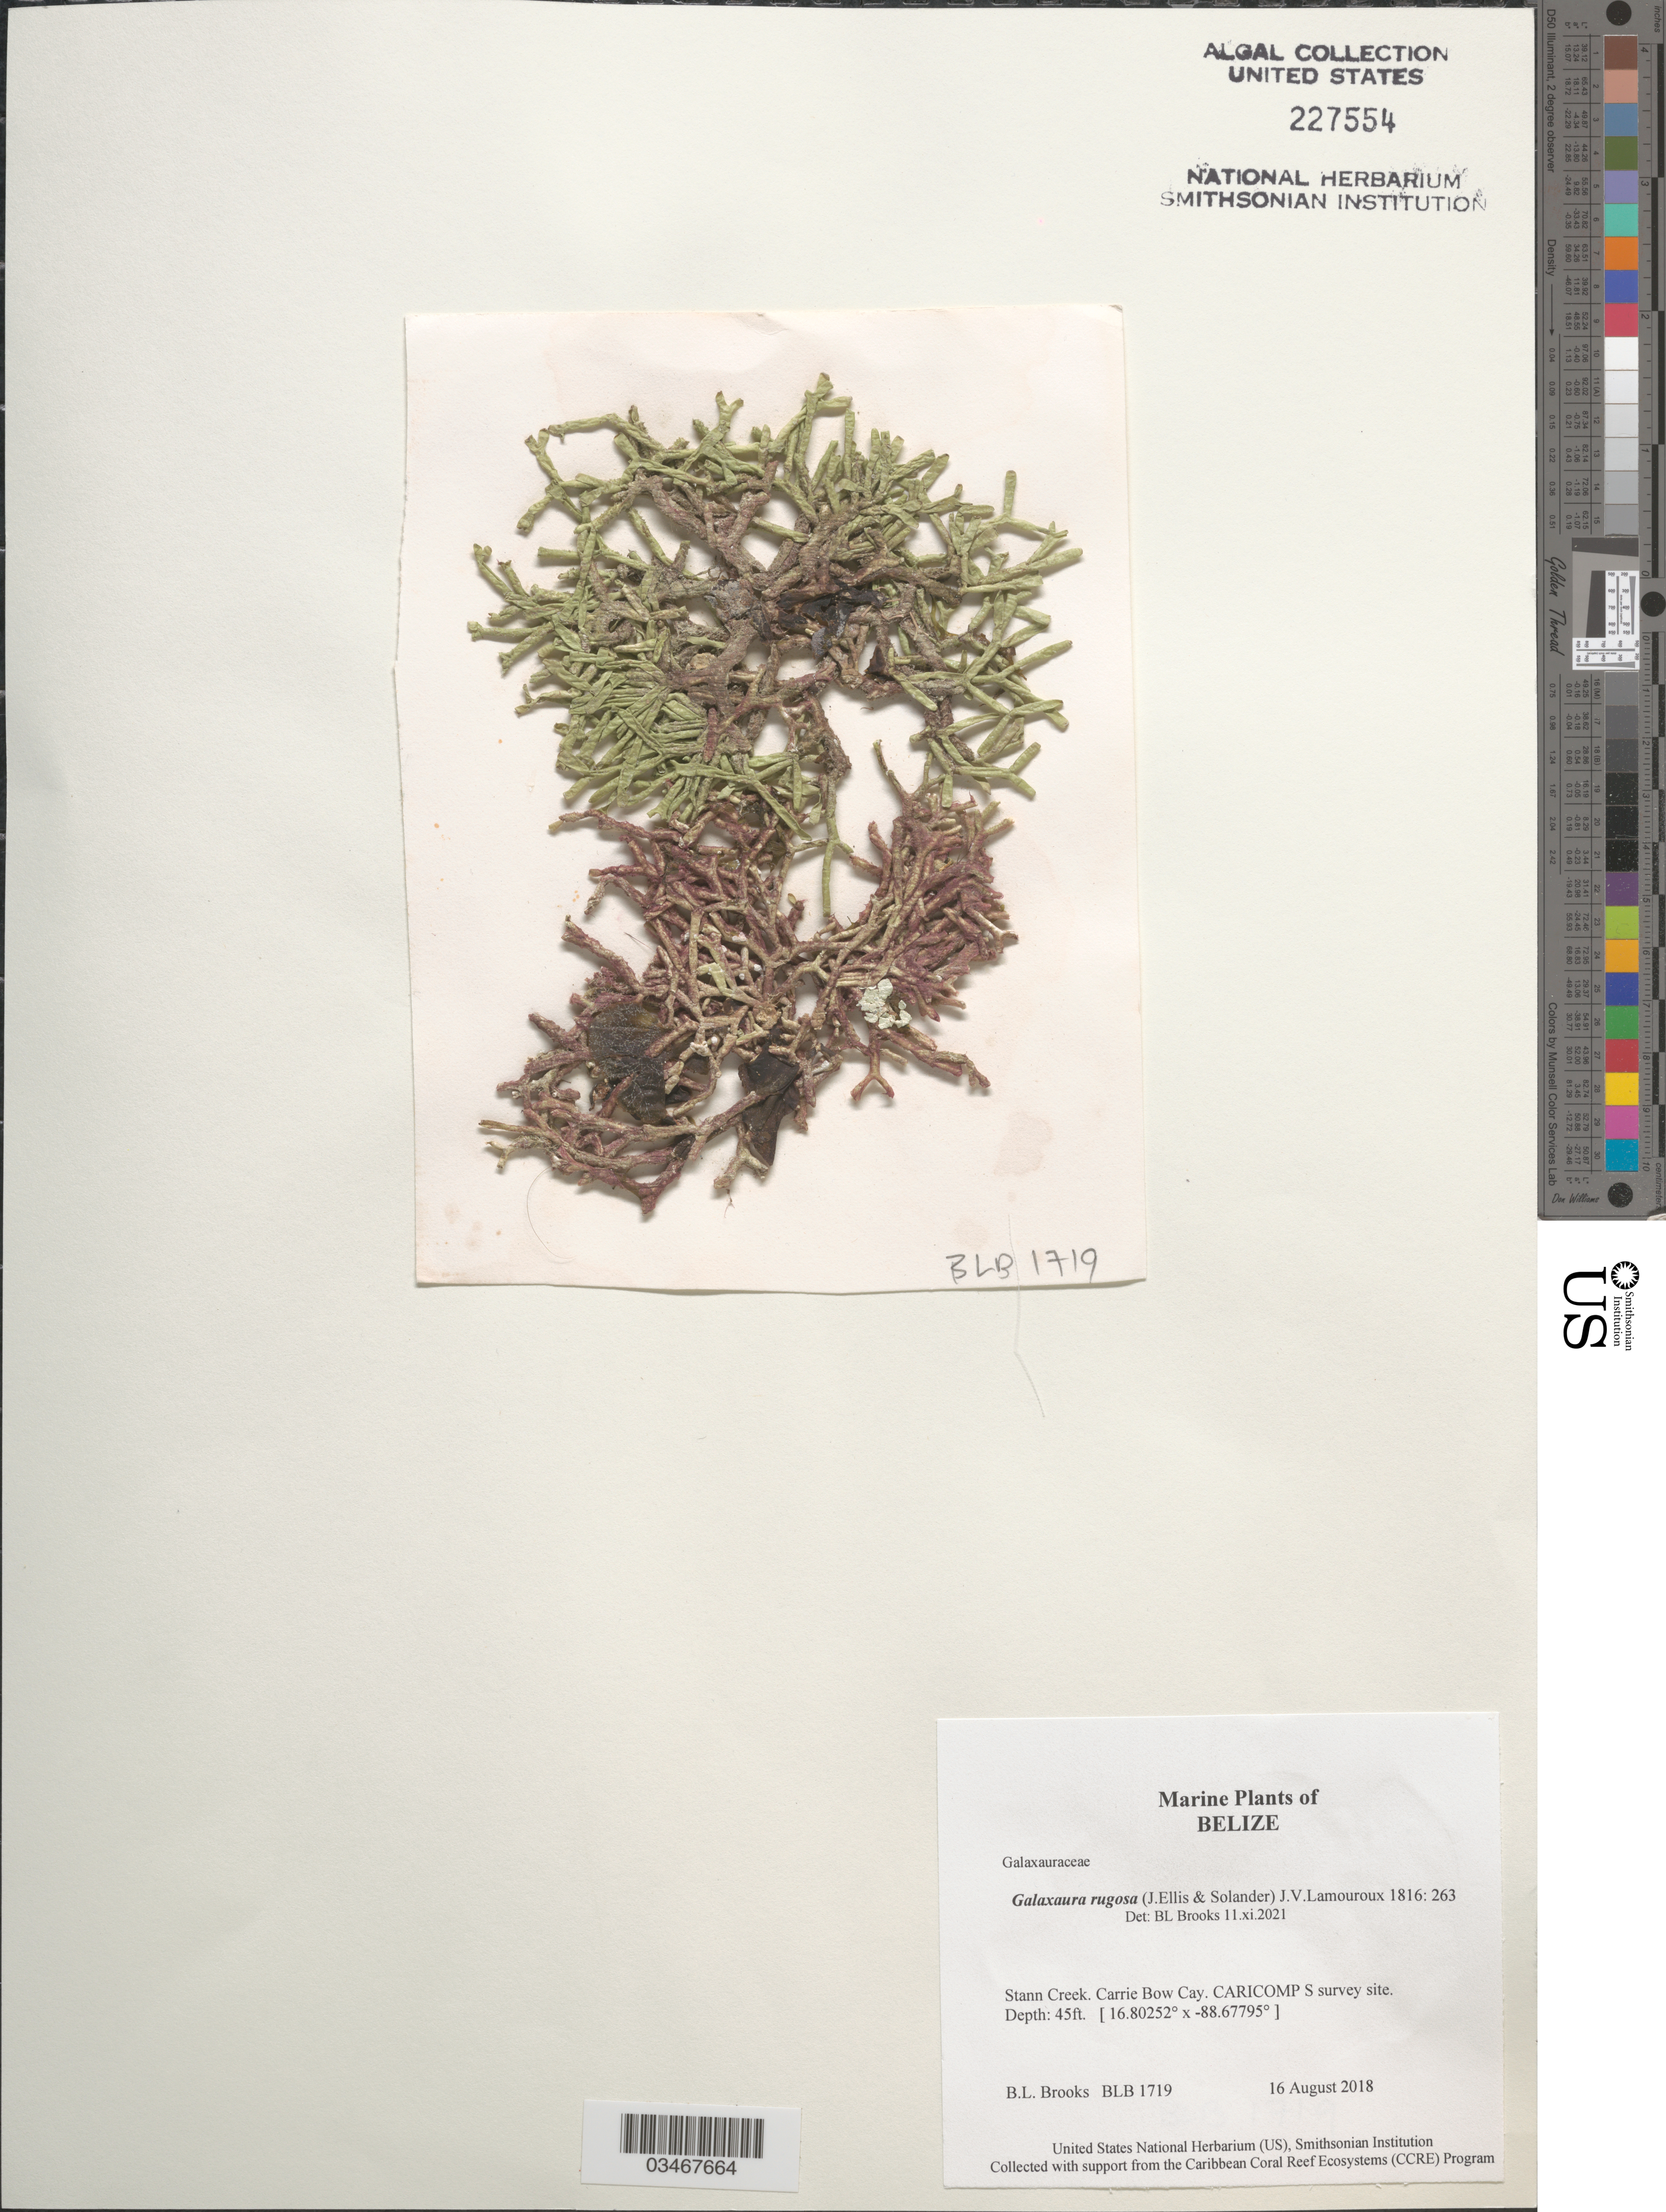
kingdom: Plantae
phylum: Rhodophyta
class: Florideophyceae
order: Nemaliales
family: Galaxauraceae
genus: Galaxaura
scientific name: Galaxaura rugosa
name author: (Ellis & Sol.) J.V.Lamouroux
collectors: B. Brooks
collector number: BLB 1719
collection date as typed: Transcribed d/m/y: 16/8/2018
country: Belize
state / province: Stann Creek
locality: Carrie Bow Cay. CARICOMP S survey site.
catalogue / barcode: US 227554